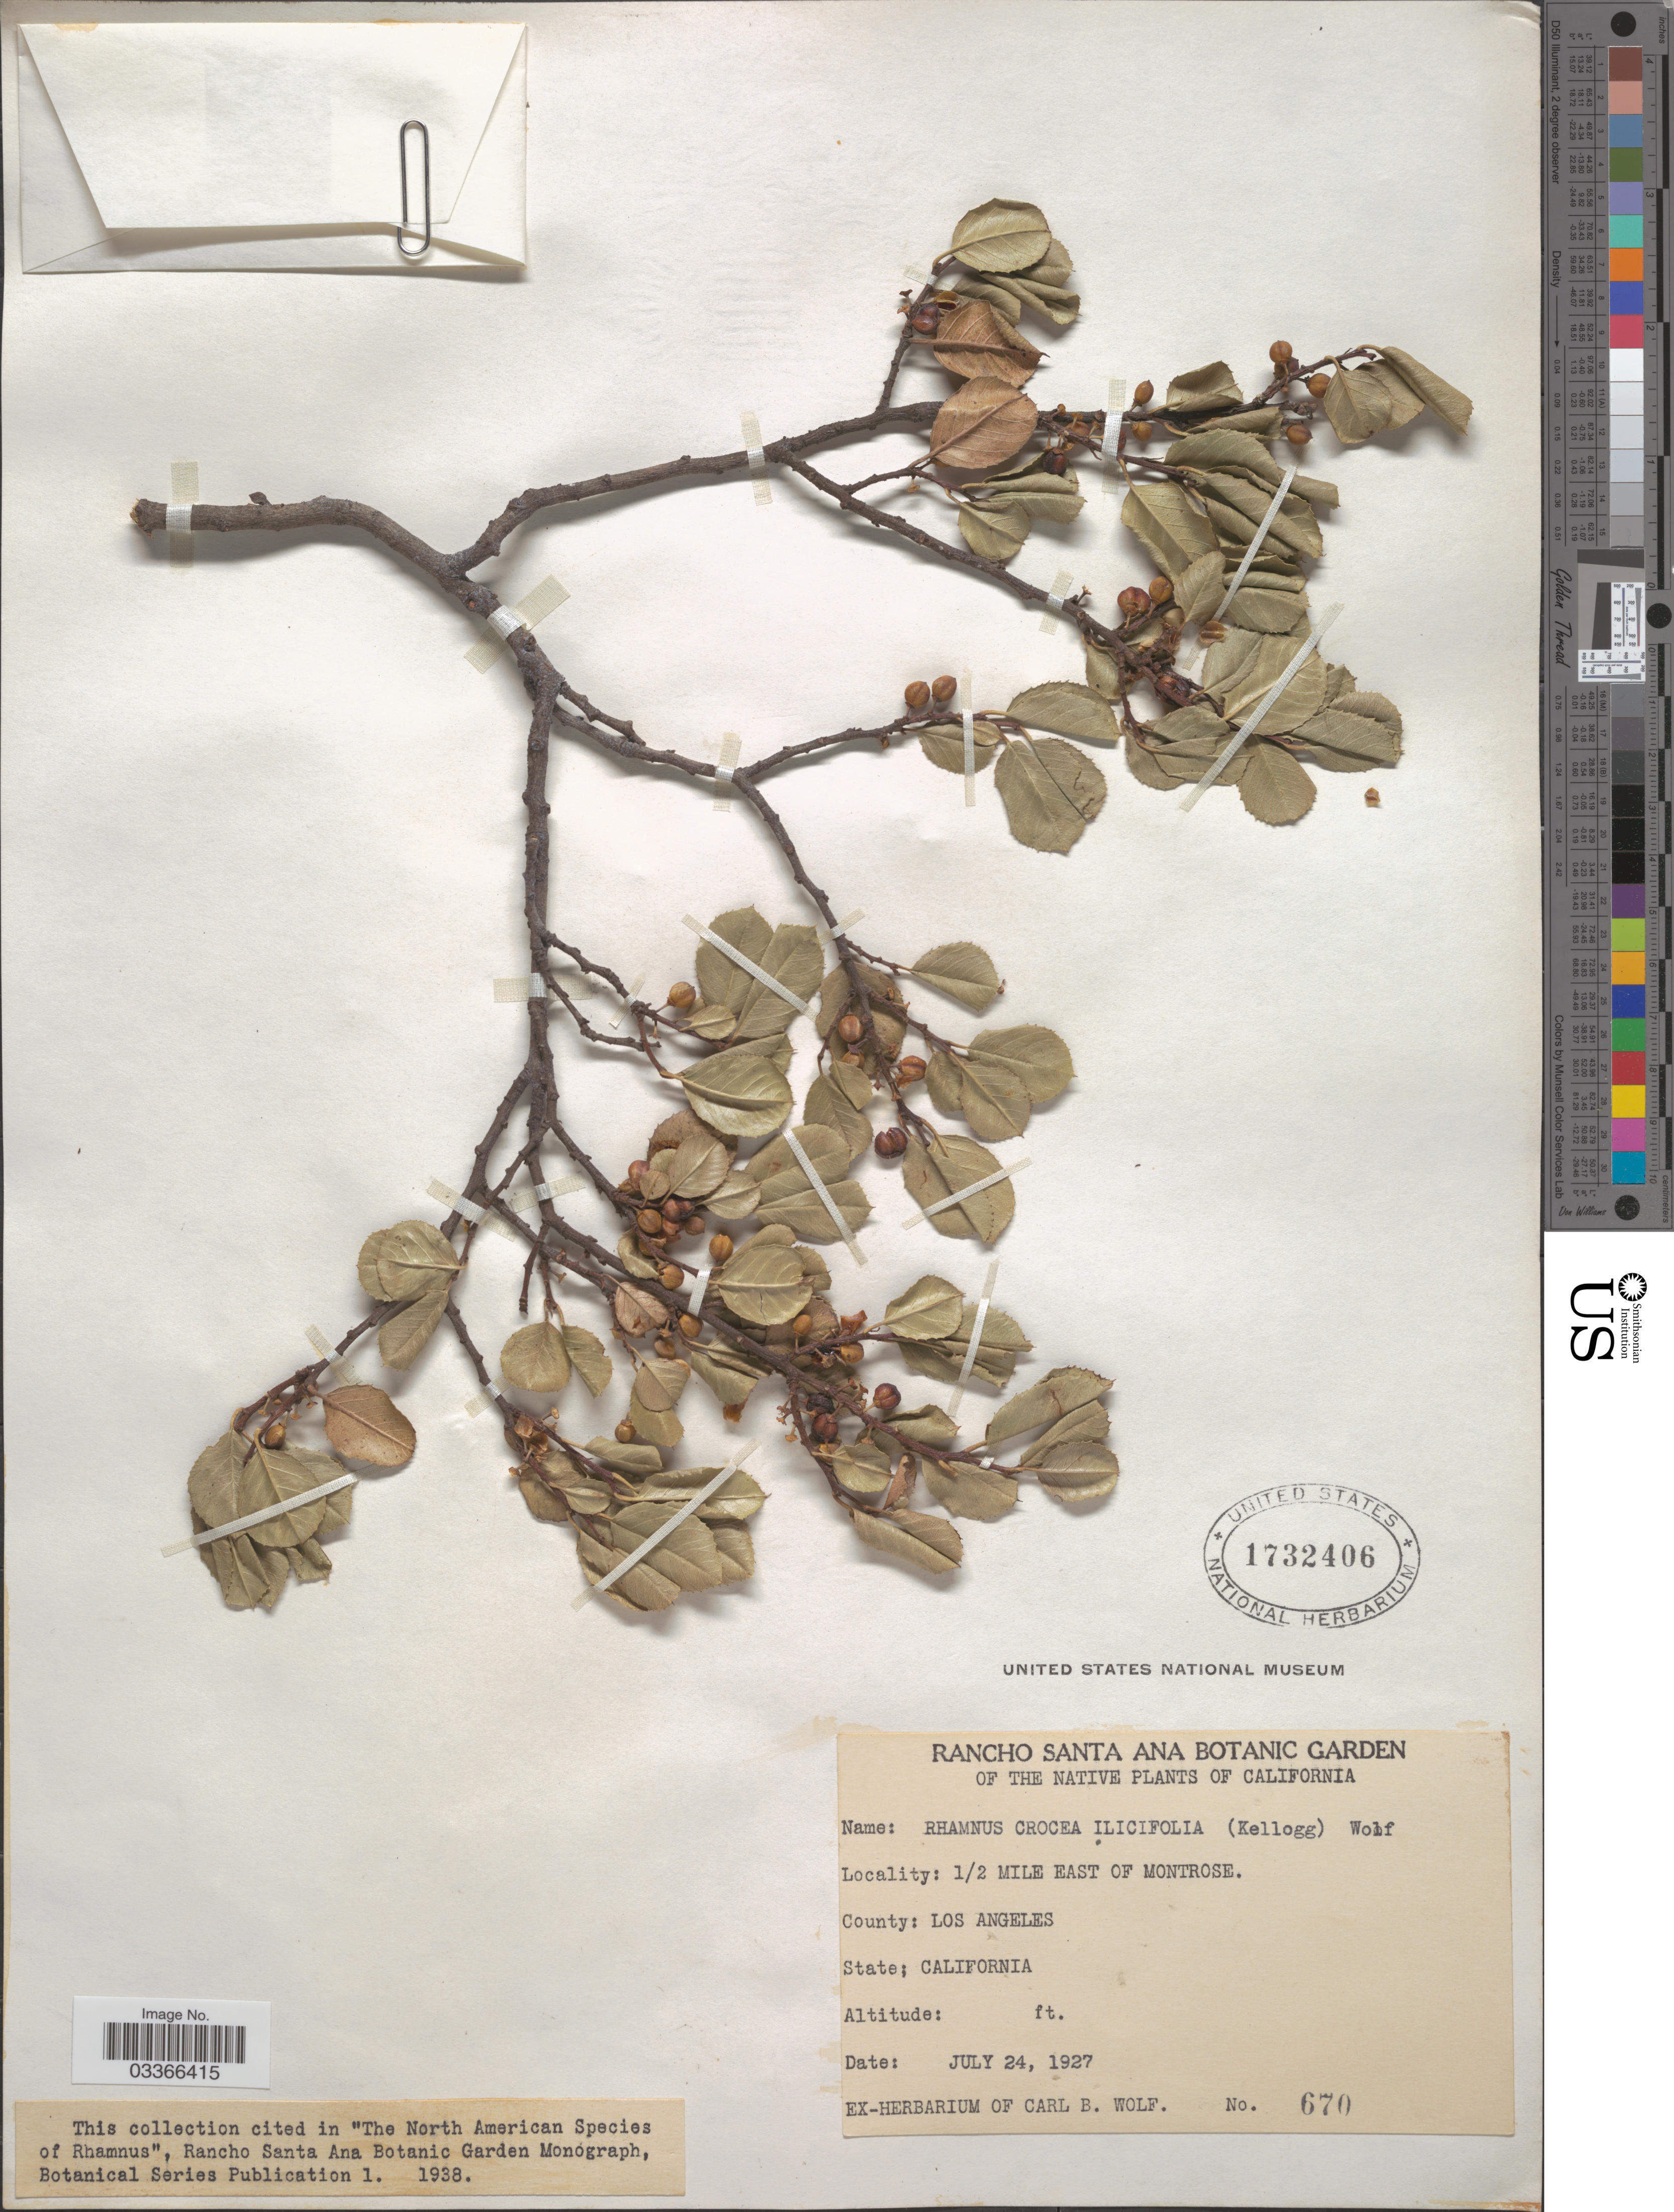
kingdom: Plantae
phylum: Tracheophyta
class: Magnoliopsida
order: Rosales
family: Rhamnaceae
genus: Rhamnus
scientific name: Rhamnus crocea var. ilicifolia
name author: (Kellogg) Greene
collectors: ex herb. Carl B. Wolf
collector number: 670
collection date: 1927-07-24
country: United States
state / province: California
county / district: Los Angeles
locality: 1/2 mile east of Montrose. County: Los Angeles.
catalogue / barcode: US 1732406